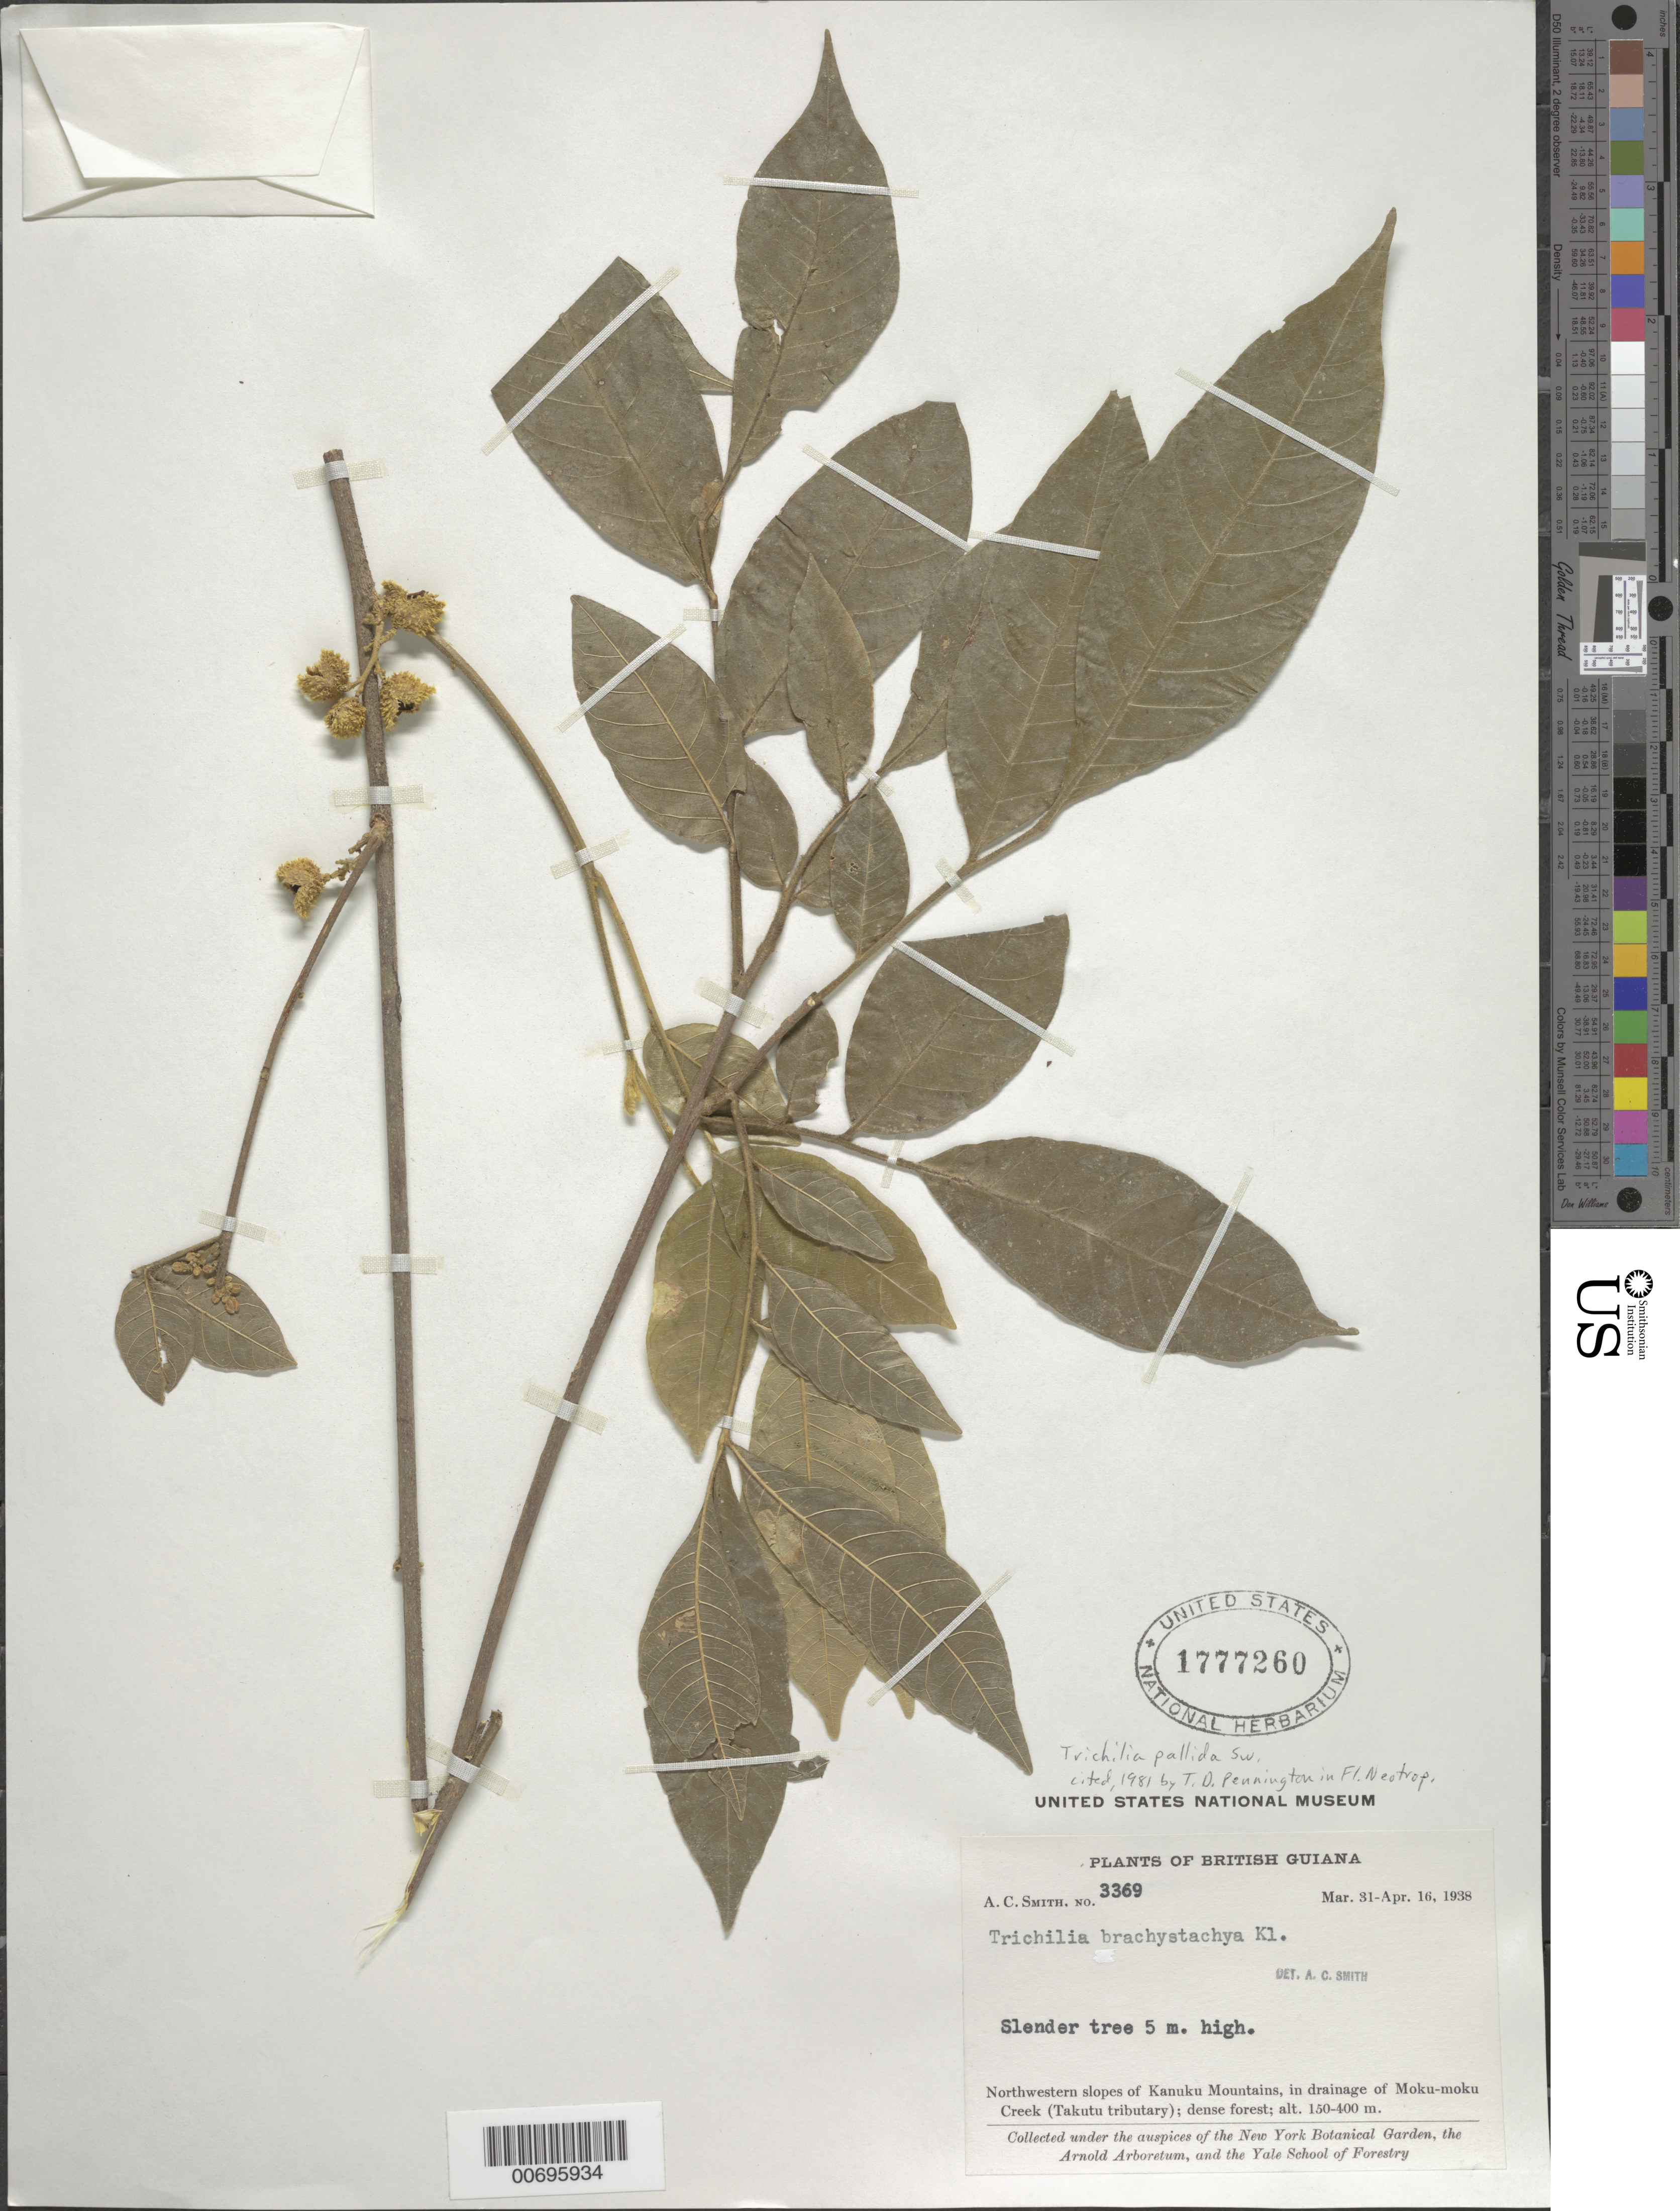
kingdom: Plantae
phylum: Tracheophyta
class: Magnoliopsida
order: Sapindales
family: Meliaceae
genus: Trichilia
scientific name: Trichilia pallida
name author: Sw.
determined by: Pennington, T. D., (K)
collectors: A. C. Smith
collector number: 3369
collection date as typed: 31-Mar-38 to 16-Apr-38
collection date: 1938-03-31/1938-04-16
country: Guyana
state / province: U. Takutu-U. Essequibo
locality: Kanuku Mts., NW slopes, in drainage of Moku-moku Creek (Takutu tributary)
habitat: Dense forest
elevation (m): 150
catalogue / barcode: US 1777260